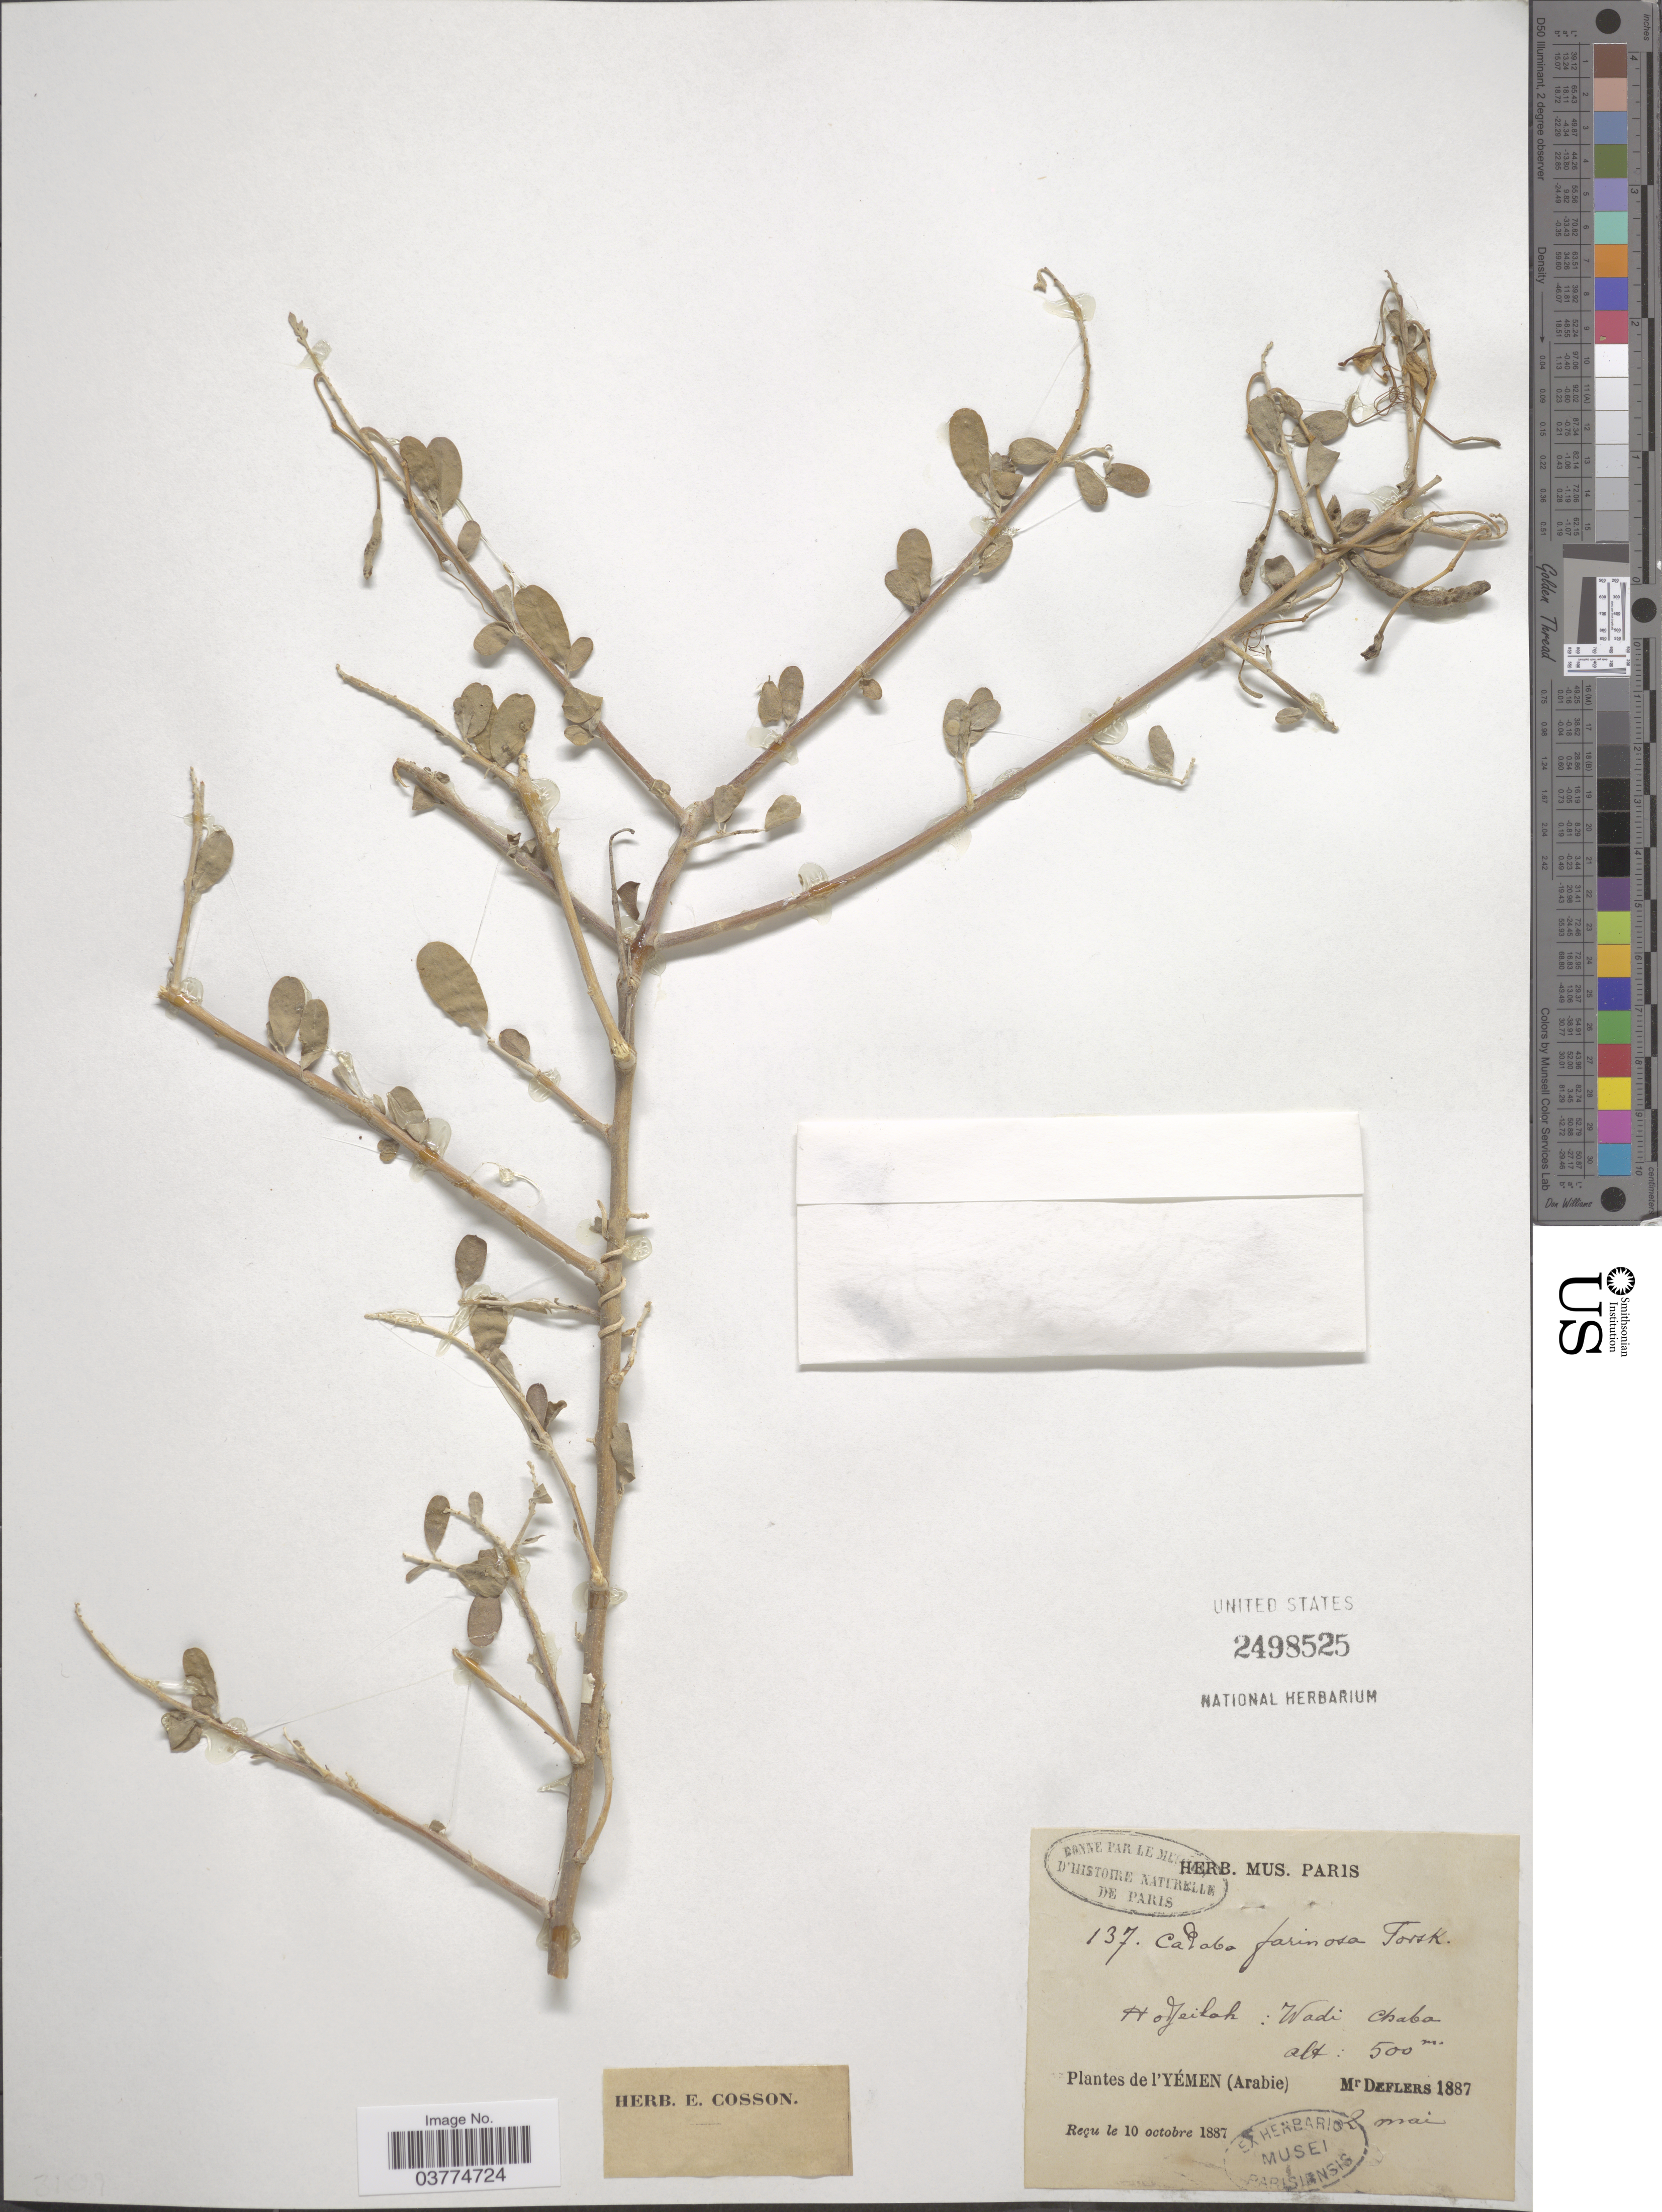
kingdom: Plantae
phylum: Tracheophyta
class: Magnoliopsida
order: Brassicales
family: Capparaceae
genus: Cadaba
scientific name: Cadaba farinosa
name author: Forssk.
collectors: Mr. Deflers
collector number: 137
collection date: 1887-05-02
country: Yemen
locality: Hodjeilah: Wadi Chaba. l'Yémen (Arabie).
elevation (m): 500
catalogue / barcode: US 2498525